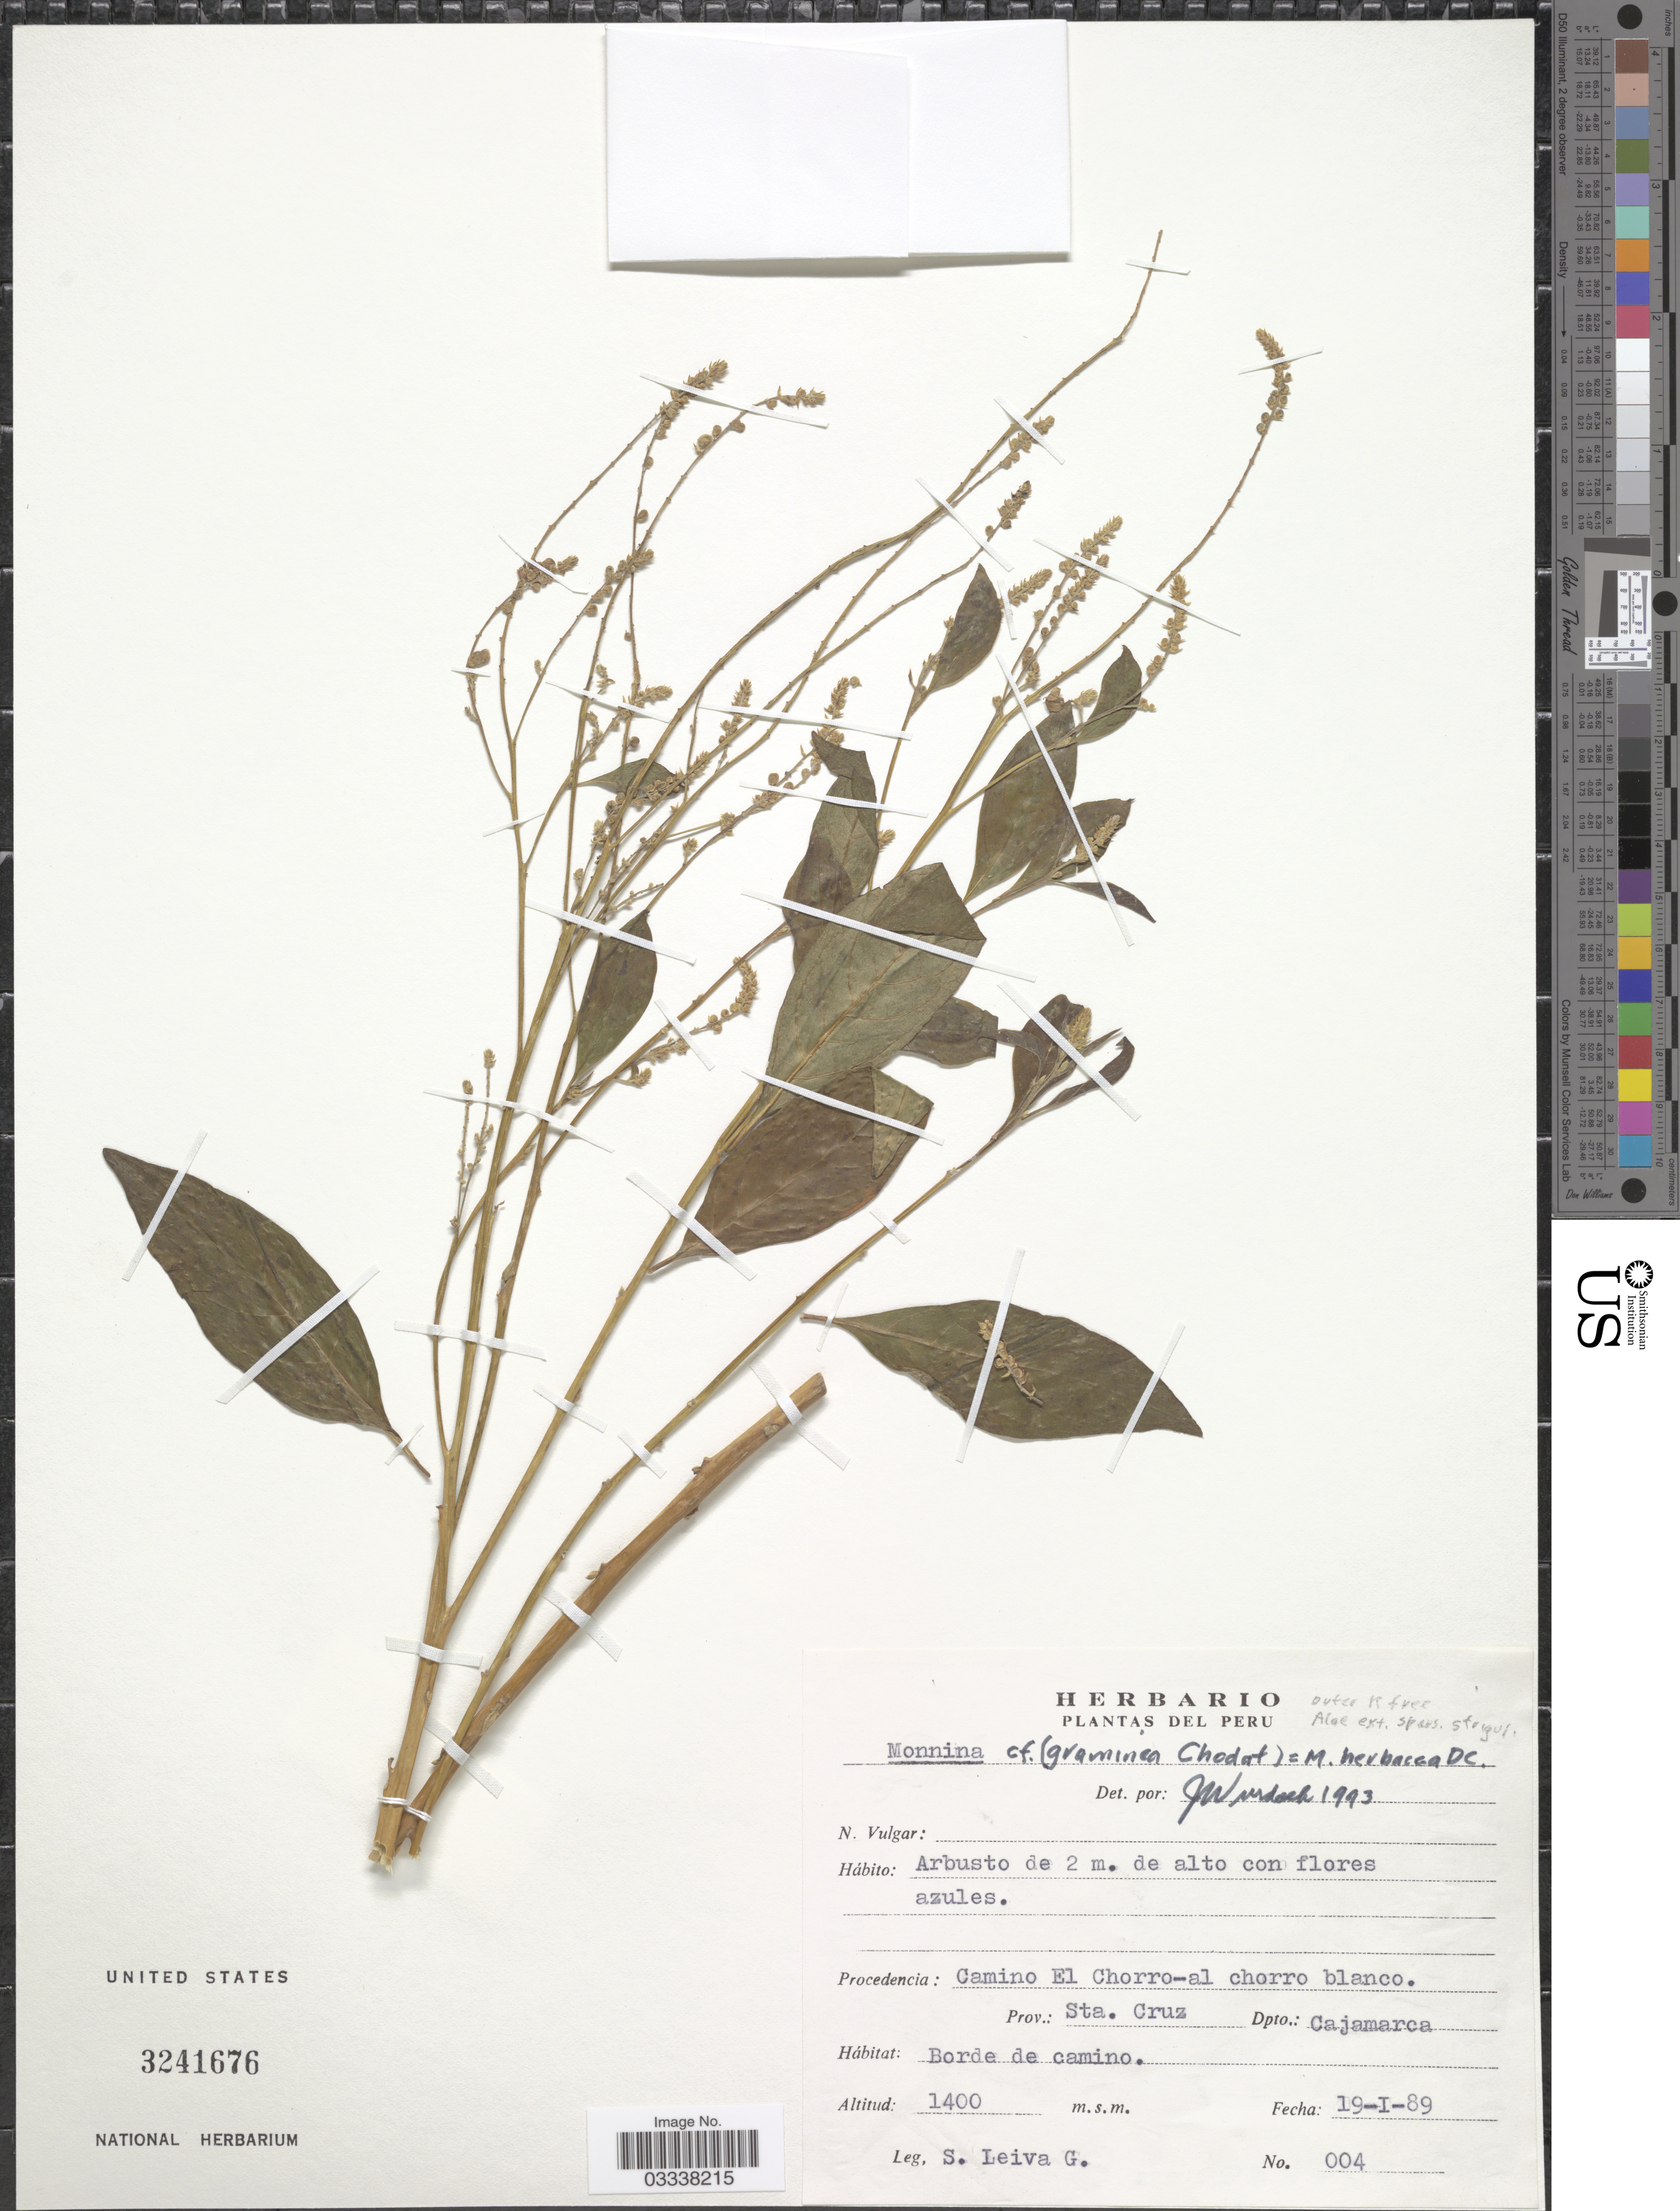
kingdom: Plantae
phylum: Tracheophyta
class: Magnoliopsida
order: Fabales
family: Polygalaceae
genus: Monnina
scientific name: Monnina herbacea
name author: DC.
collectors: S. Leiva G.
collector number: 004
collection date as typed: Transcribed d/m/y: 19/1/89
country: Peru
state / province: Cajamarca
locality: Camino El Chorro-al chorro blanco. Prov.: Sta. Cruz. Dpto.: Cajamarca.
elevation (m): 1400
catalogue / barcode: US 3241676